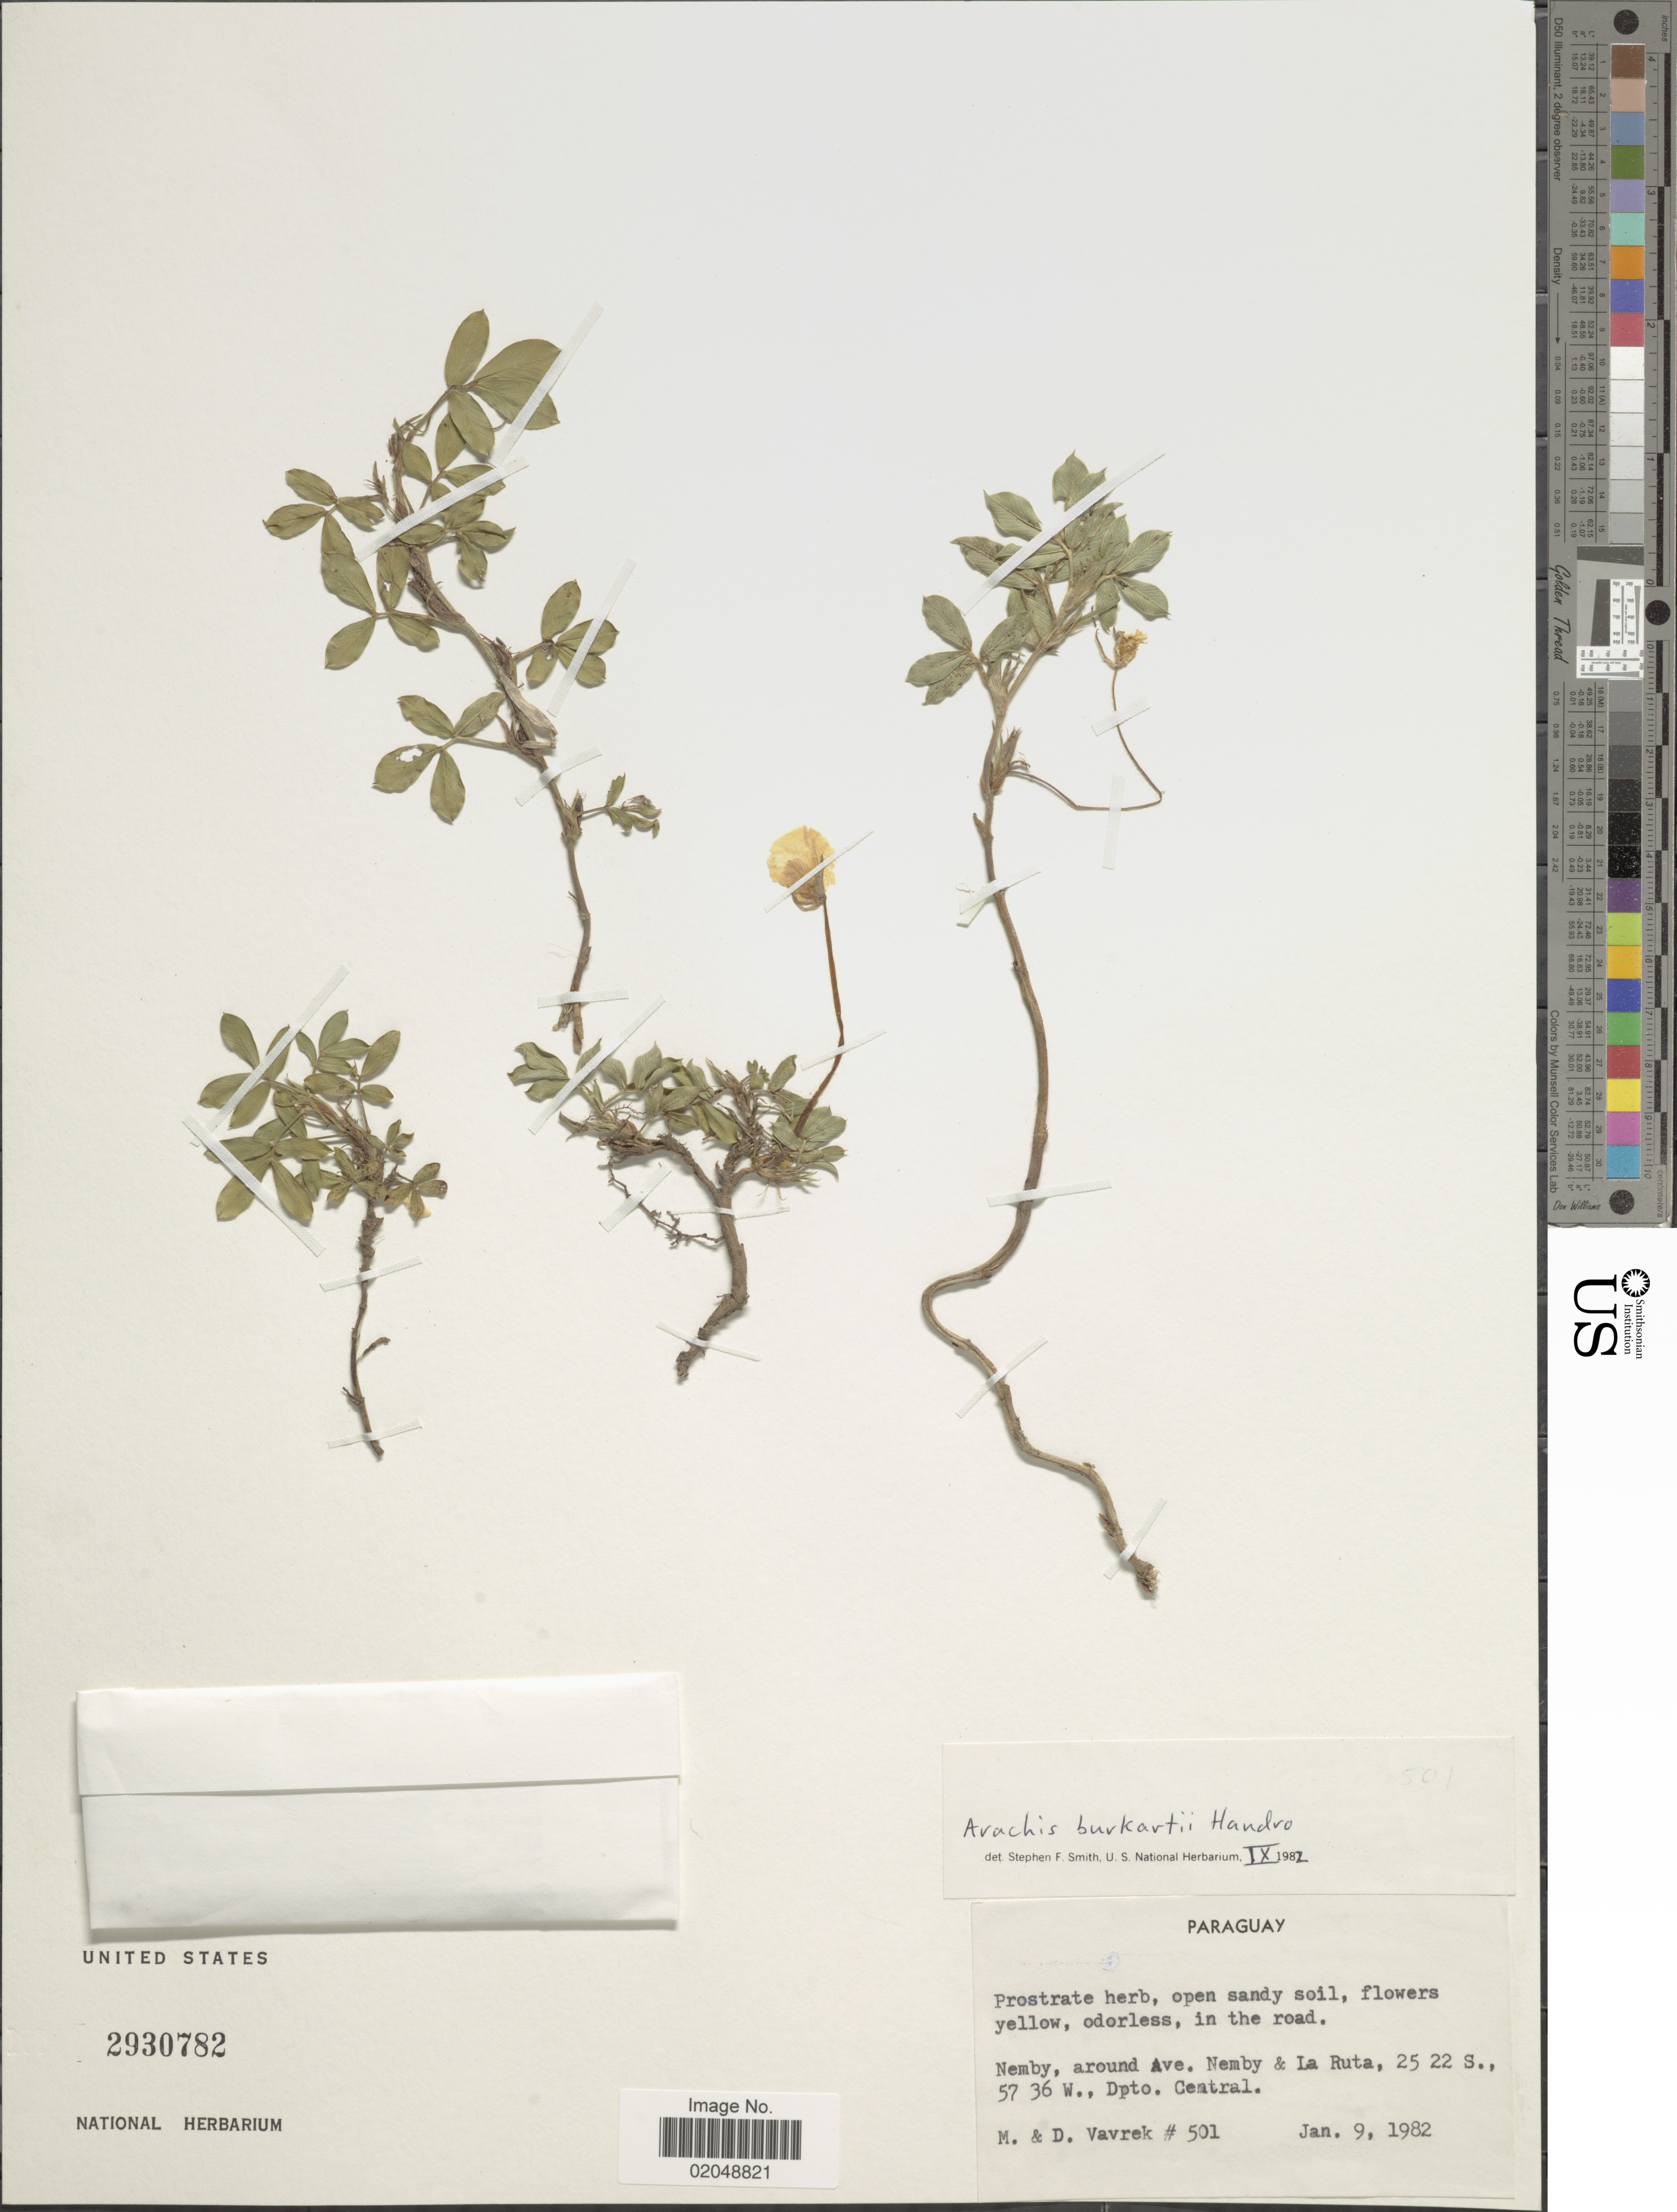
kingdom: Plantae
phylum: Tracheophyta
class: Magnoliopsida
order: Fabales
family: Fabaceae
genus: Arachis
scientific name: Arachis burkartii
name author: Handro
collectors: M. Vavrek & D. Vavrek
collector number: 501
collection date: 1982-01-09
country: Paraguay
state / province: Central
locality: Nemby, around Ave. nemby & La Ruta, Dpto Central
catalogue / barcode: US 2930782